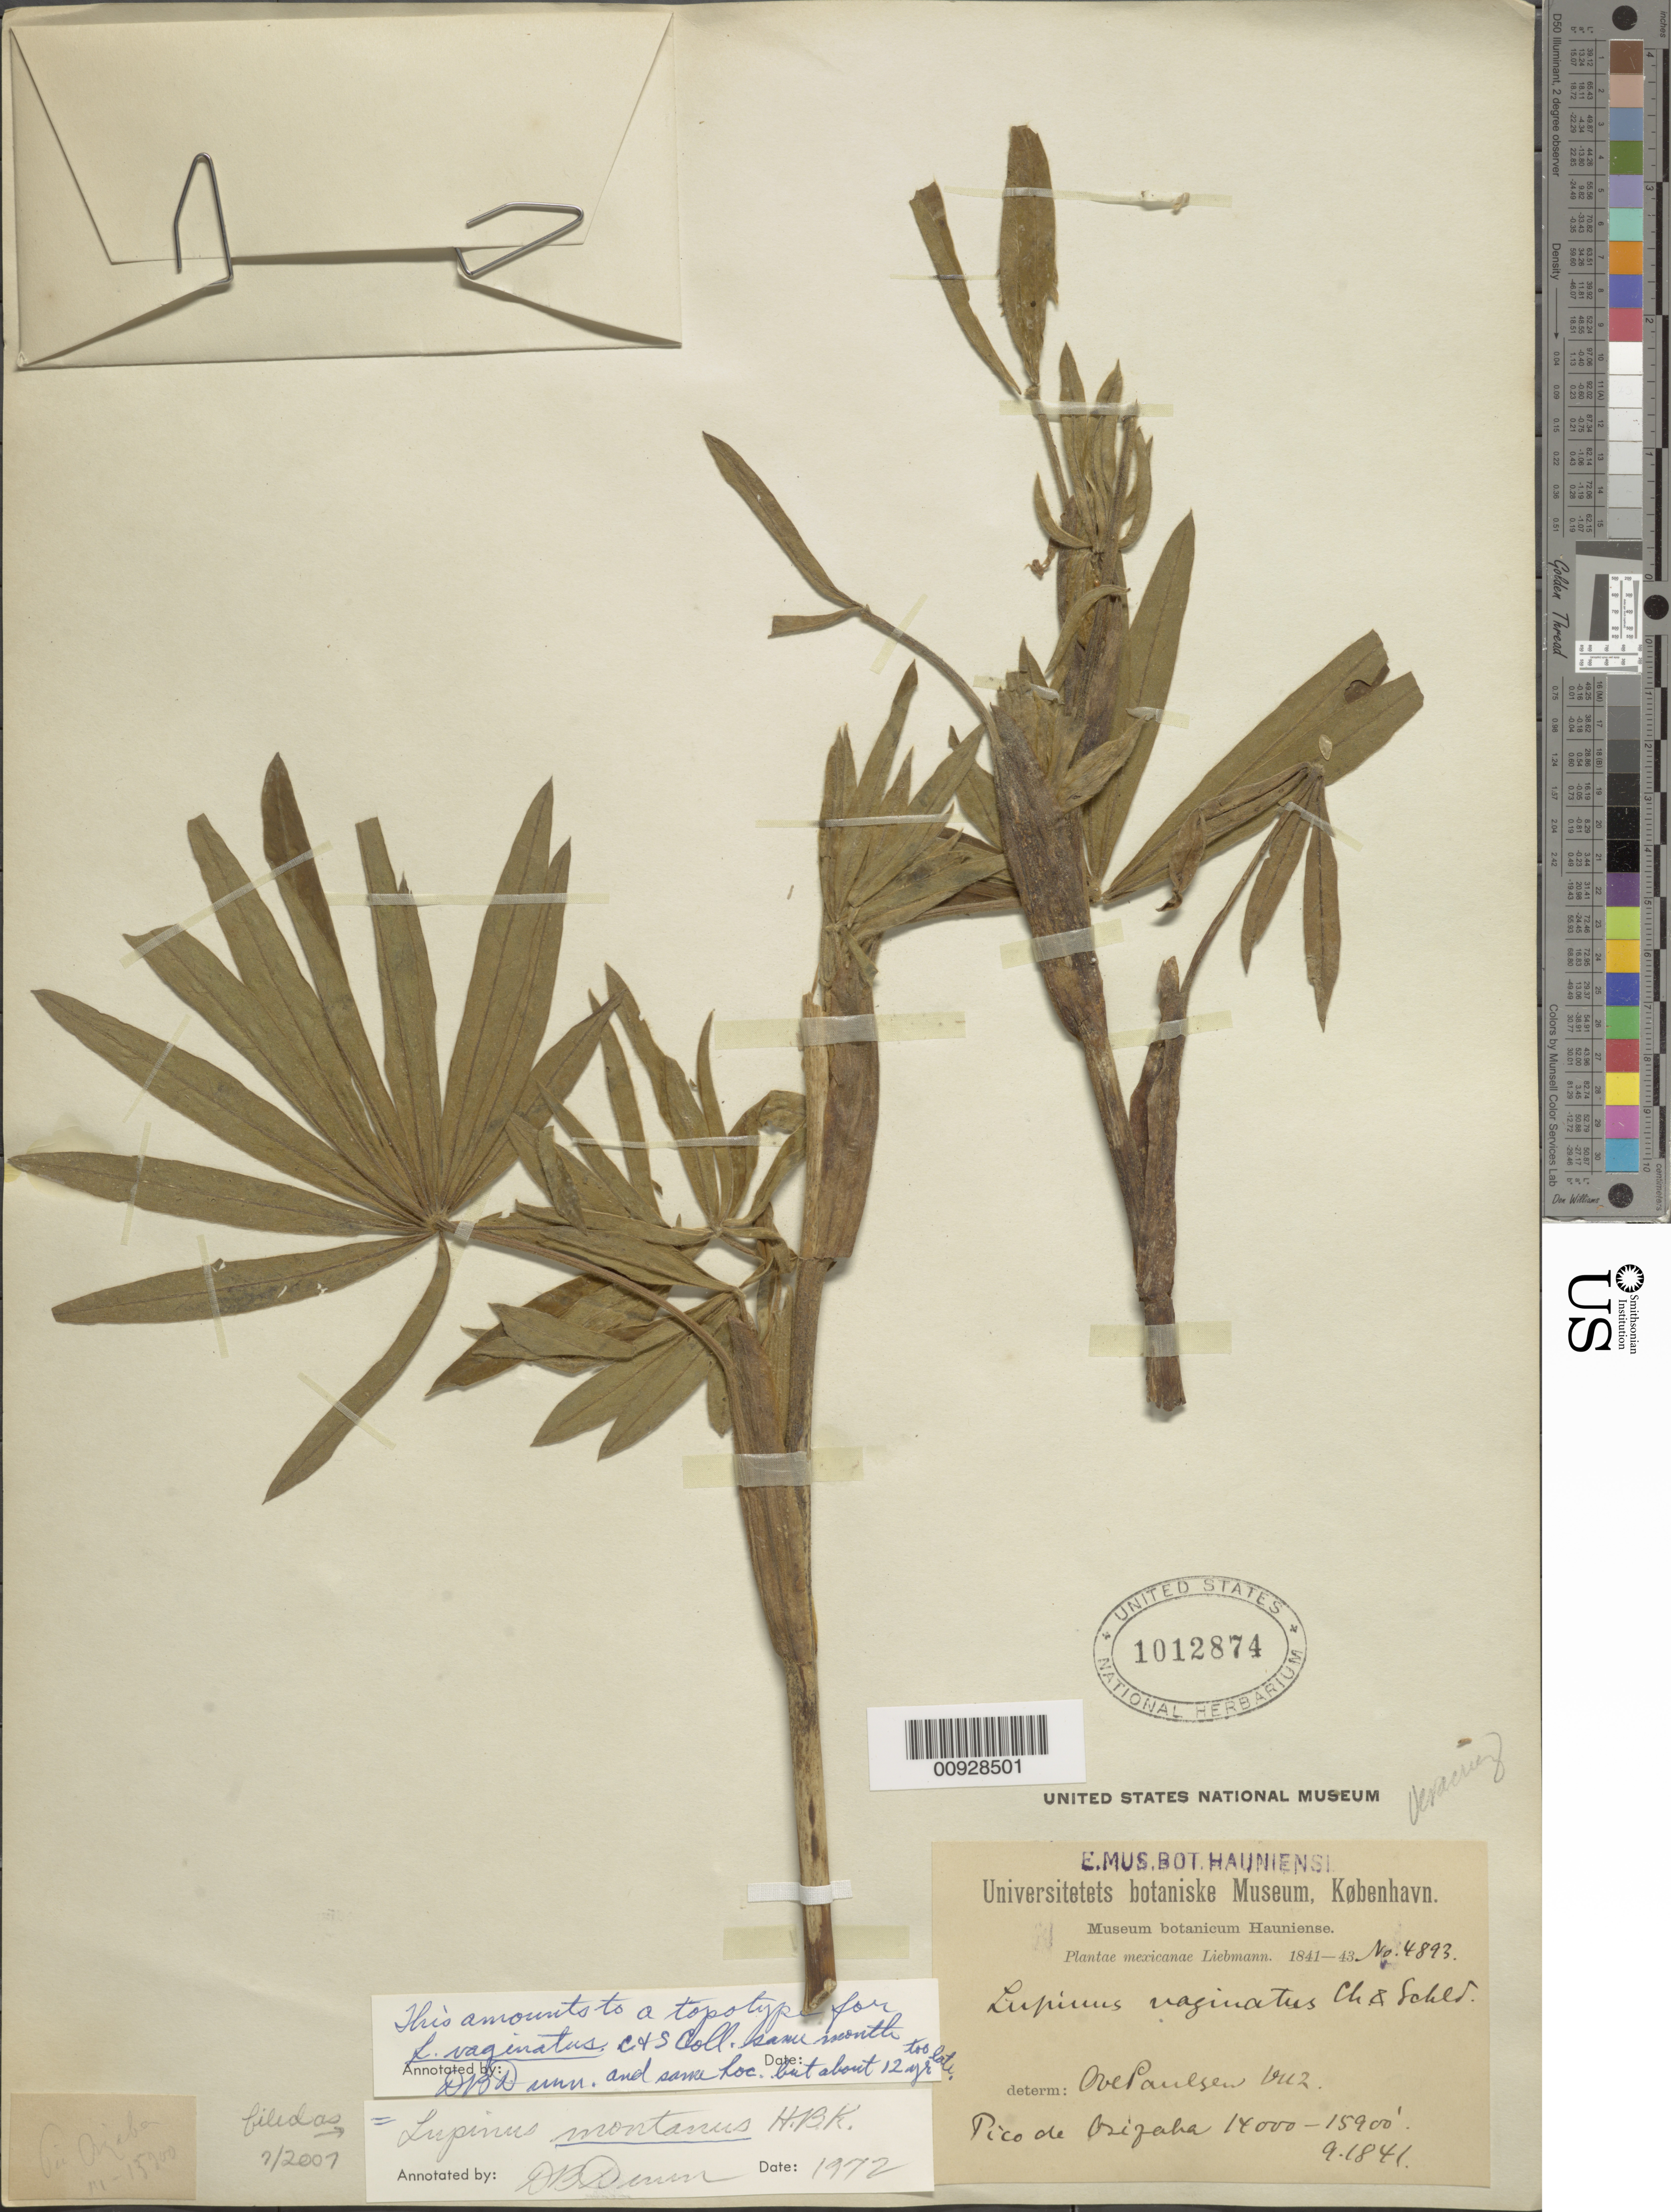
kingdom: Plantae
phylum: Tracheophyta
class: Magnoliopsida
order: Fabales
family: Fabaceae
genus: Lupinus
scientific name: Lupinus montanus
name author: Kunth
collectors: F. M. Liebmann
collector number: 4893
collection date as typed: Sep 1841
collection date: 1841-09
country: Mexico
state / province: Veracruz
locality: Pico de Orizaba.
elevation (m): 4267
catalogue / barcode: US 1012874